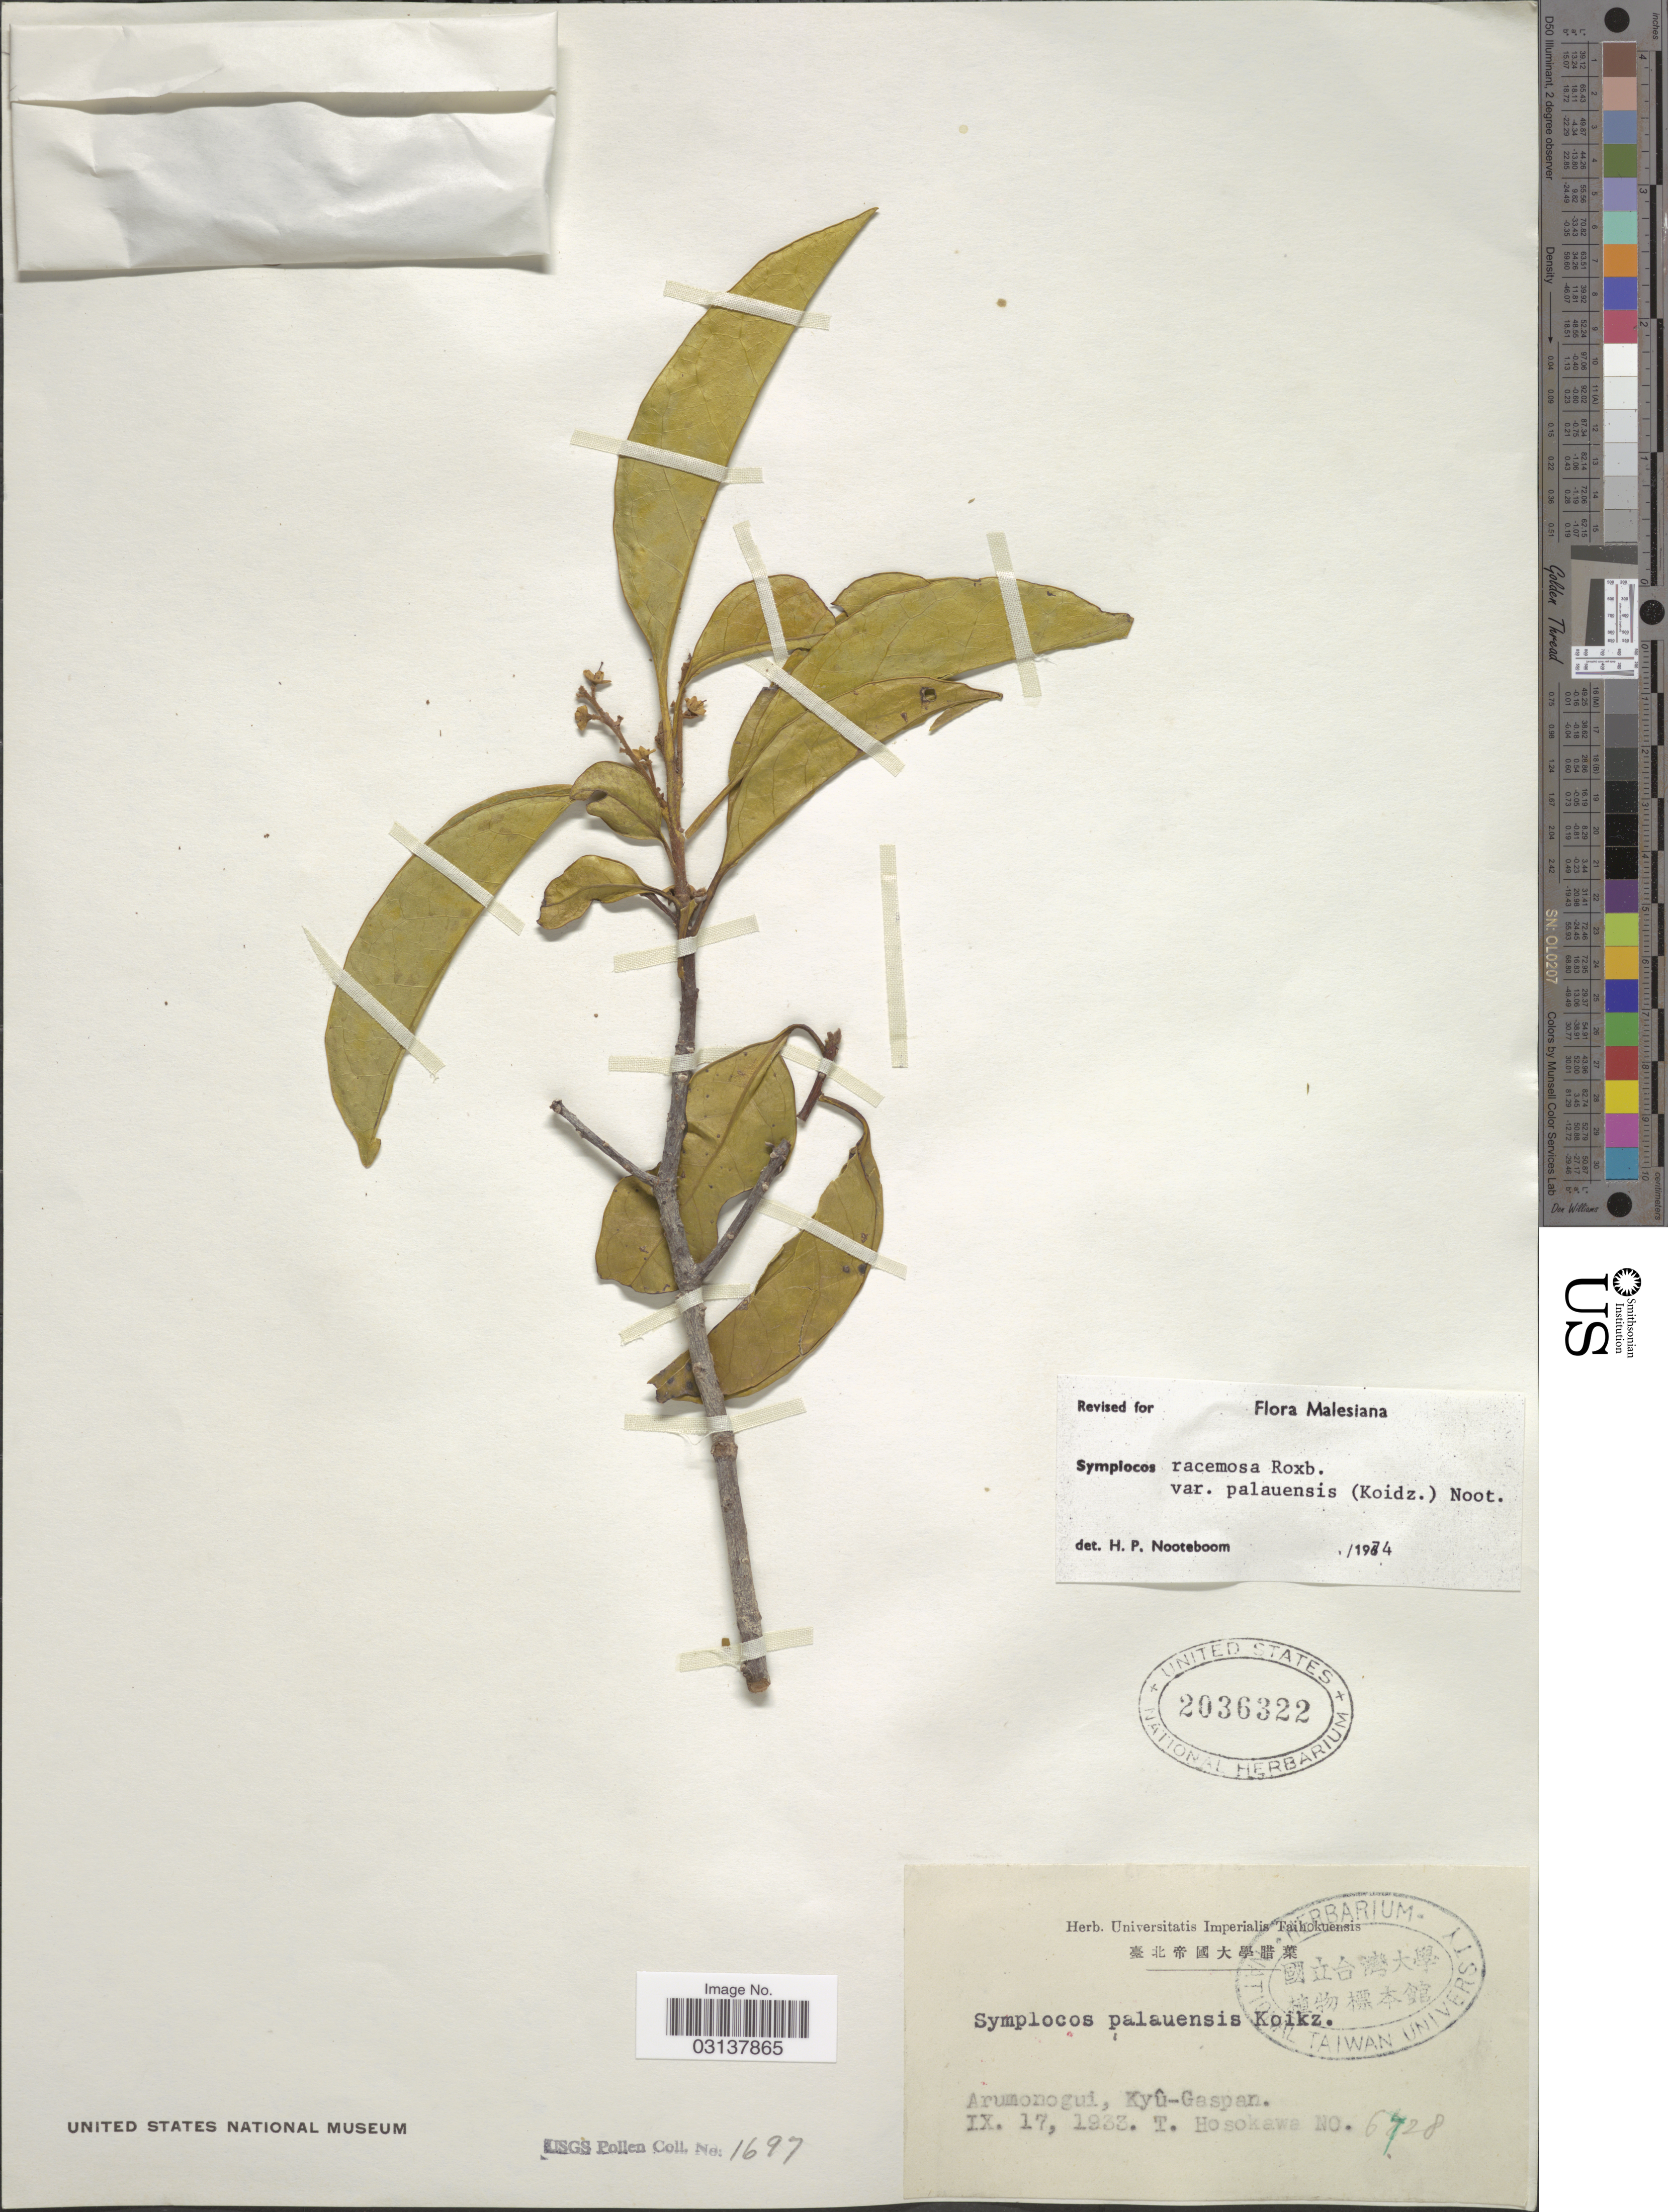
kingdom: Plantae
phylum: Tracheophyta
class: Magnoliopsida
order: Ericales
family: Symplocaceae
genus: Symplocos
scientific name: Symplocos sp.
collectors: T. Hosokawa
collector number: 6728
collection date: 1933-09-17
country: Palau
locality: Arumonogui, Kyû-Gaspan.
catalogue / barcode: US 2036322